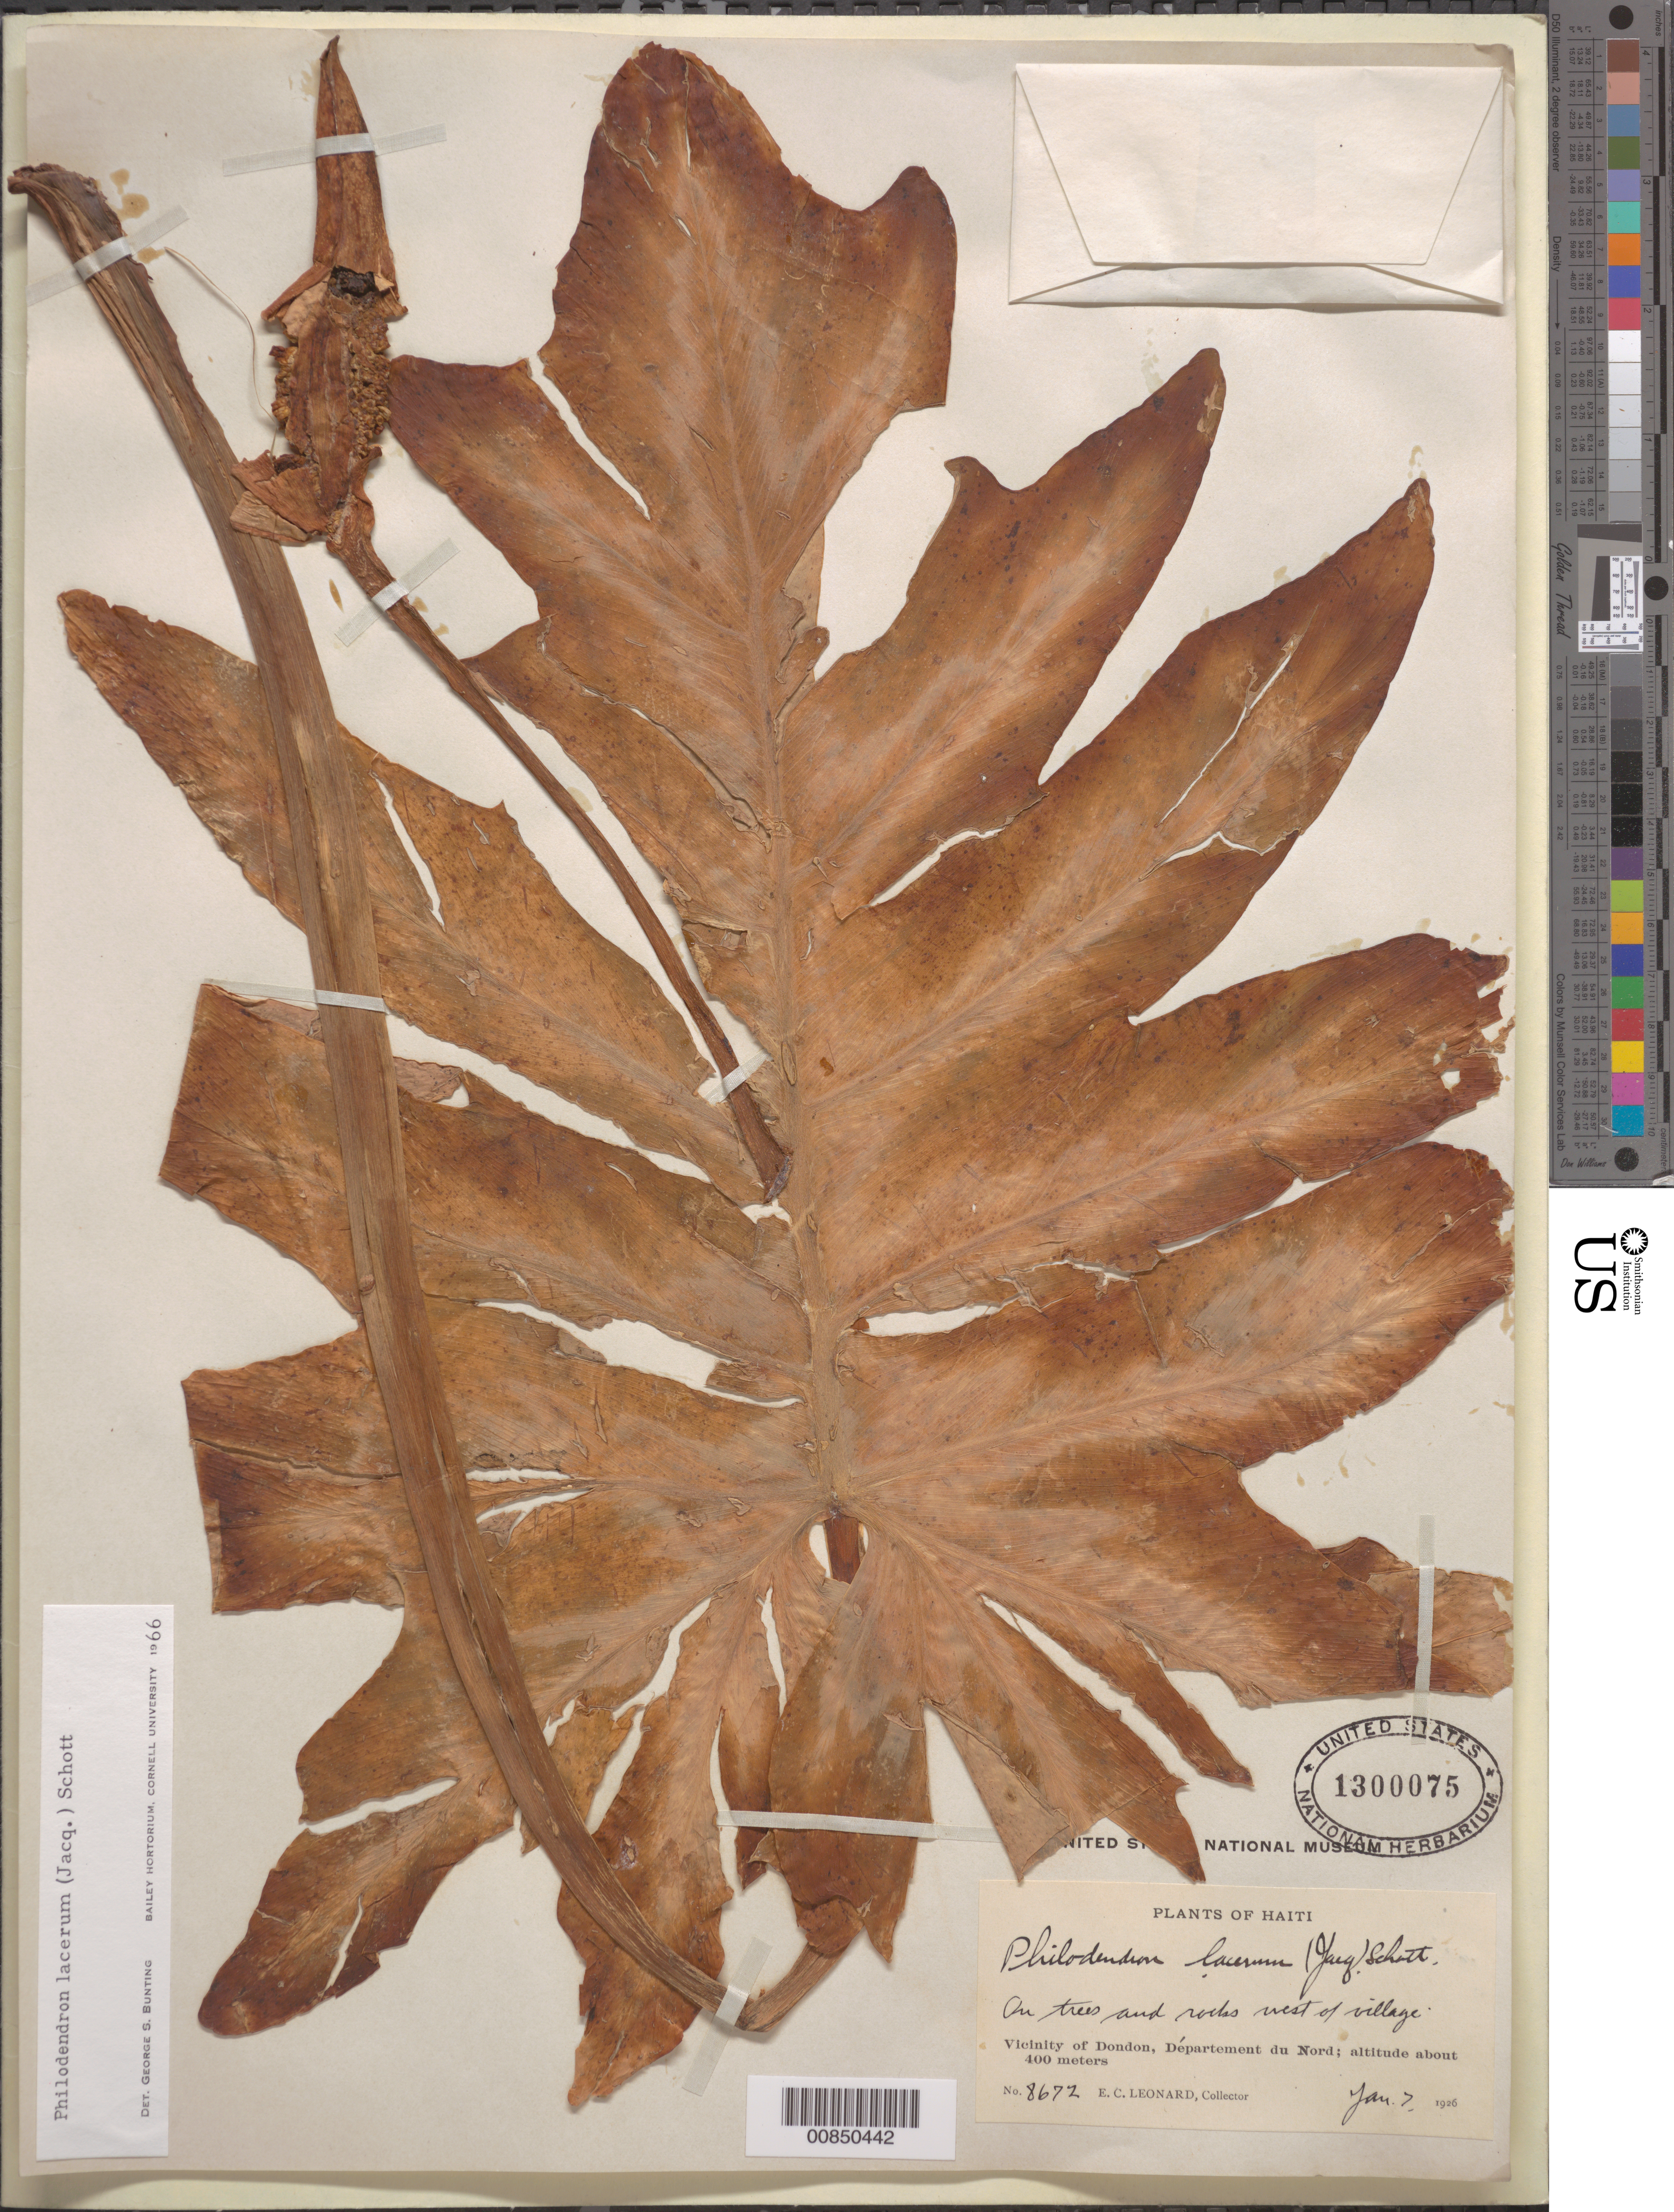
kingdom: Plantae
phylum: Tracheophyta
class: Liliopsida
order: Alismatales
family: Araceae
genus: Philodendron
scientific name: Philodendron lacerum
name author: (Jacq.) Schott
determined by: Bunting, G. S.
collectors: E. C. Leonard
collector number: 8672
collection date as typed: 07 Jan 1926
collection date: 1926-01-07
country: Haiti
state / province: Nord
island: Hispaniola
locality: Vicinity of Dondon, W of village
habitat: On trees and rocks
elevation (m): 400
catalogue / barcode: US 1300075